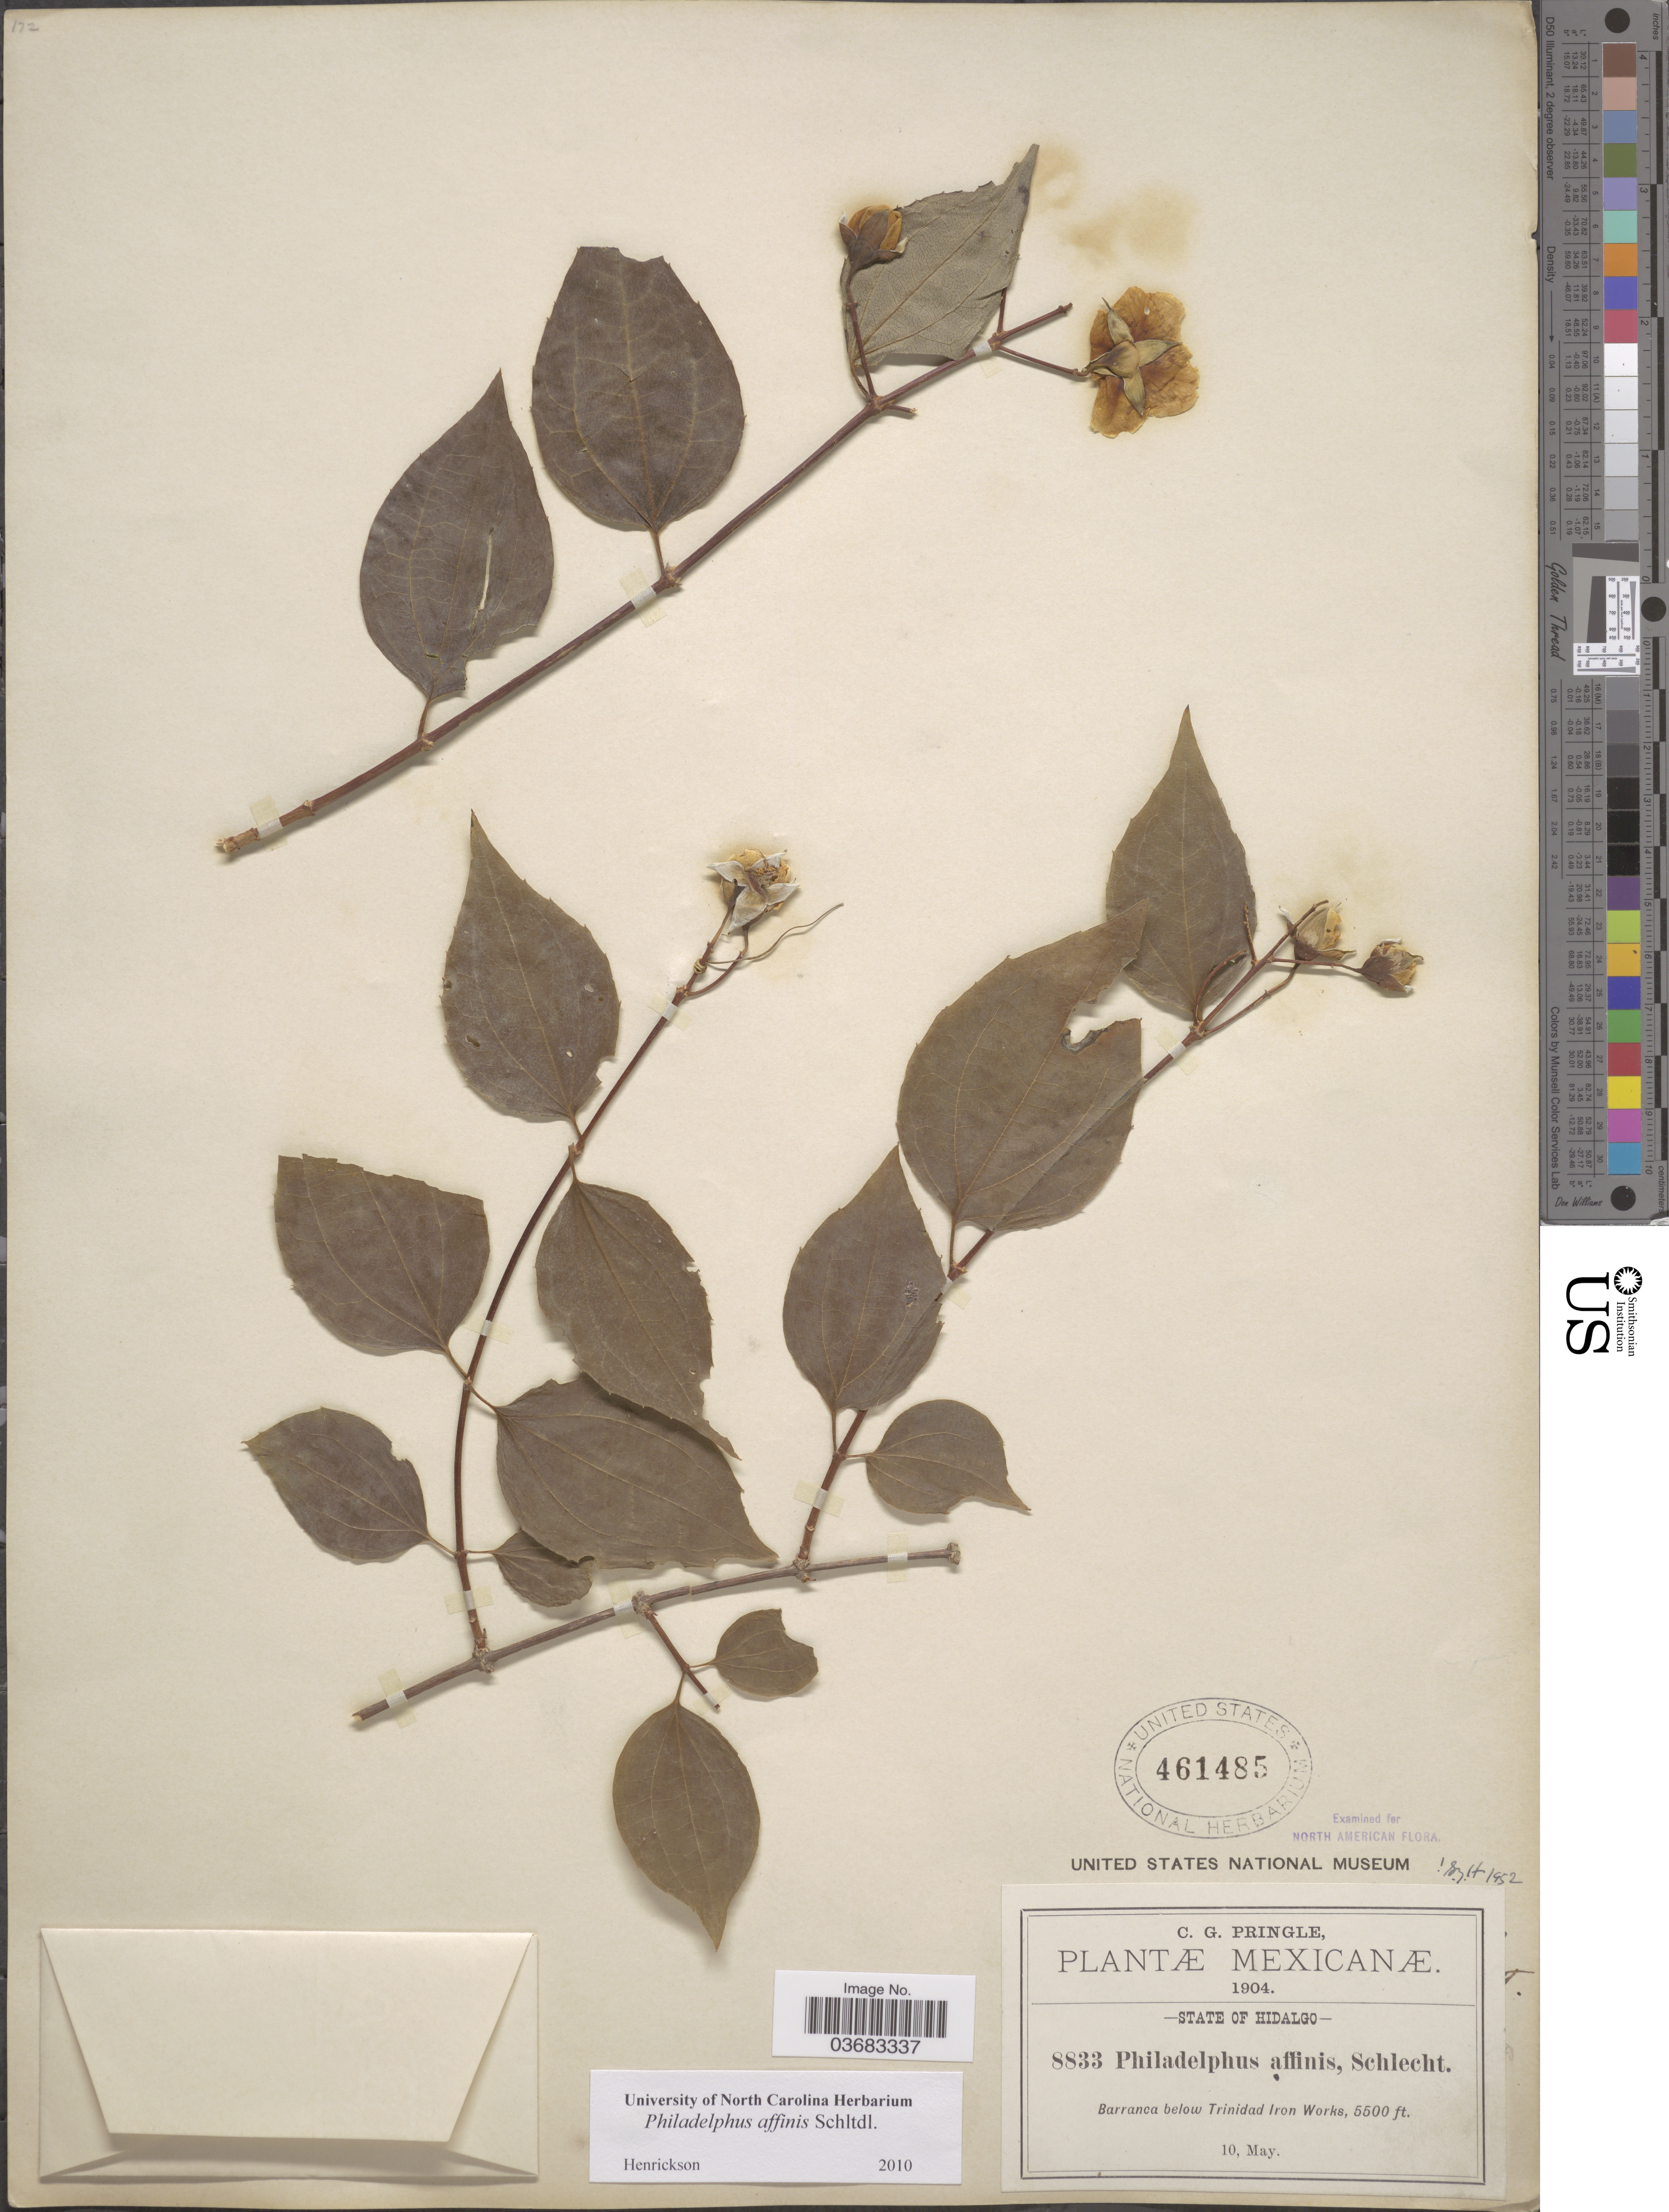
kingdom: Plantae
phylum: Tracheophyta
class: Magnoliopsida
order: Cornales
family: Hydrangeaceae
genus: Philadelphus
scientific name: Philadelphus affinis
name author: Schltdl.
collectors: C. G. Pringle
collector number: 8833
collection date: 1904-05-10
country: Mexico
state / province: Hidalgo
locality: Barranca below Trinidad Iron Works.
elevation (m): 1676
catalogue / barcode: US 461485